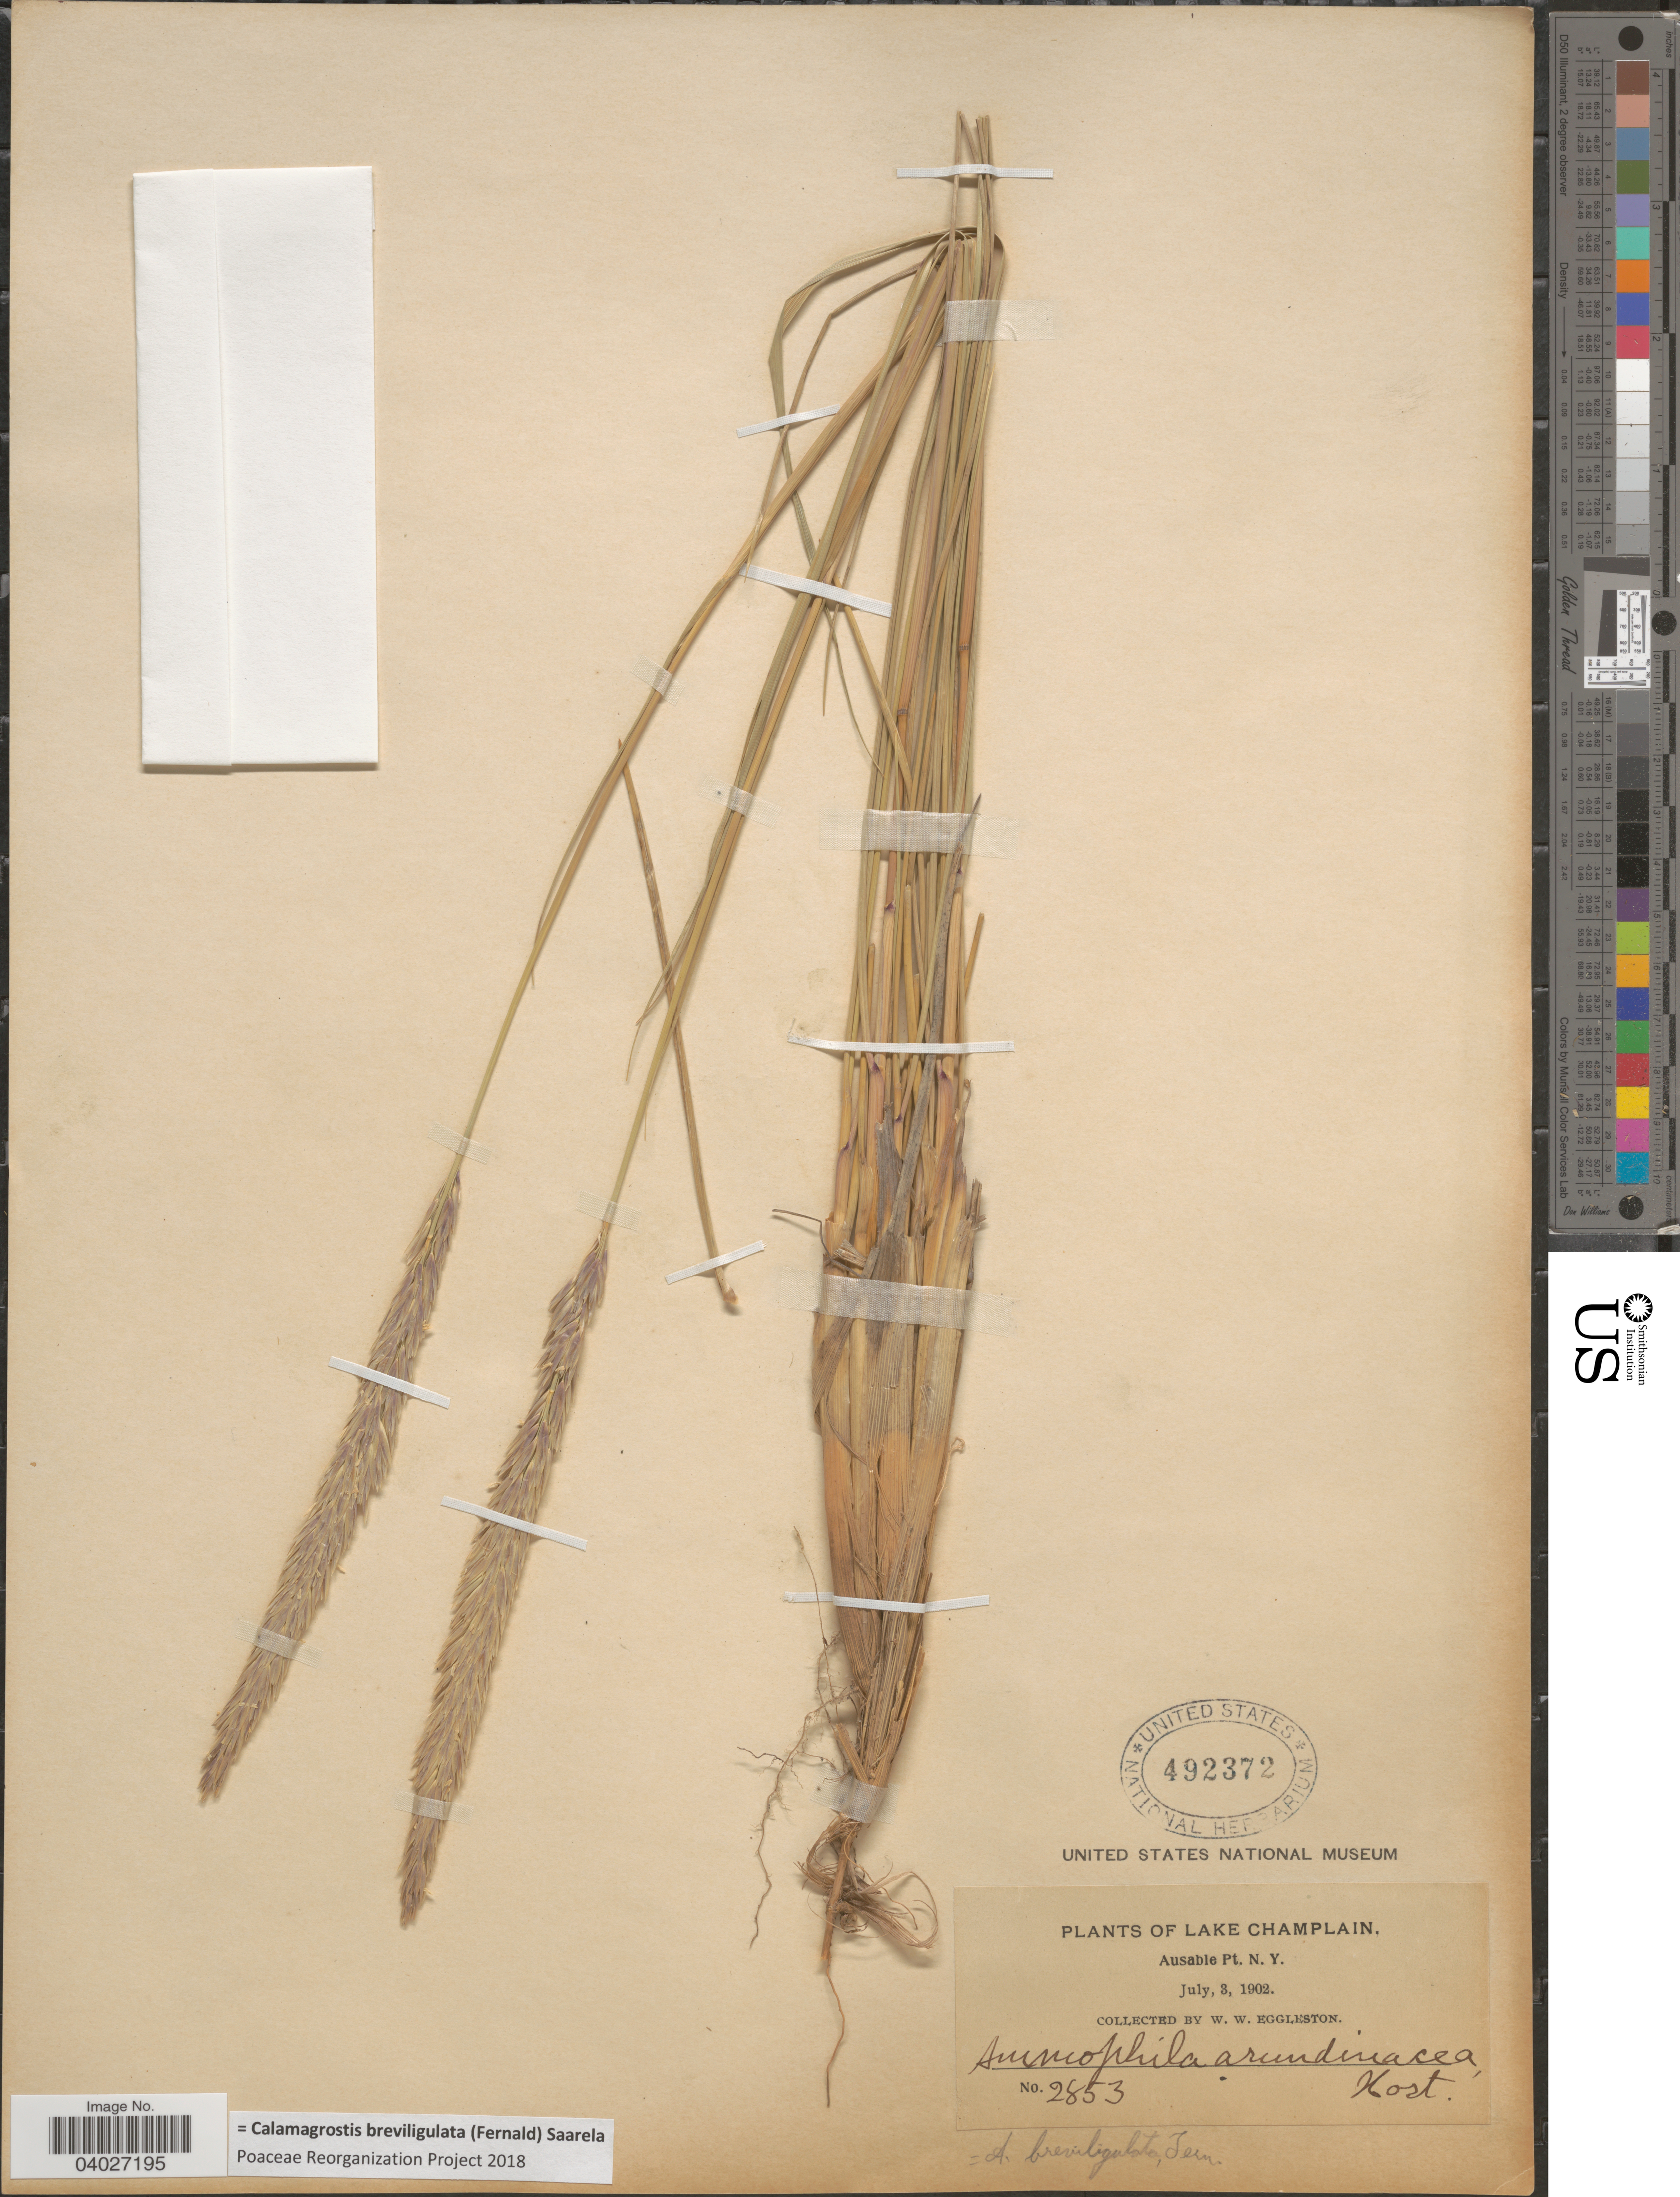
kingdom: Plantae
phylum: Tracheophyta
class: Liliopsida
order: Poales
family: Poaceae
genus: Calamagrostis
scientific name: Calamagrostis breviligulata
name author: (Fernald) Saarela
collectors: W. W. Eggleston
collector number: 2853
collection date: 1902-07-03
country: United States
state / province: New York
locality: Lake Champlain. Ausable Pt.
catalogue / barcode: US 492372